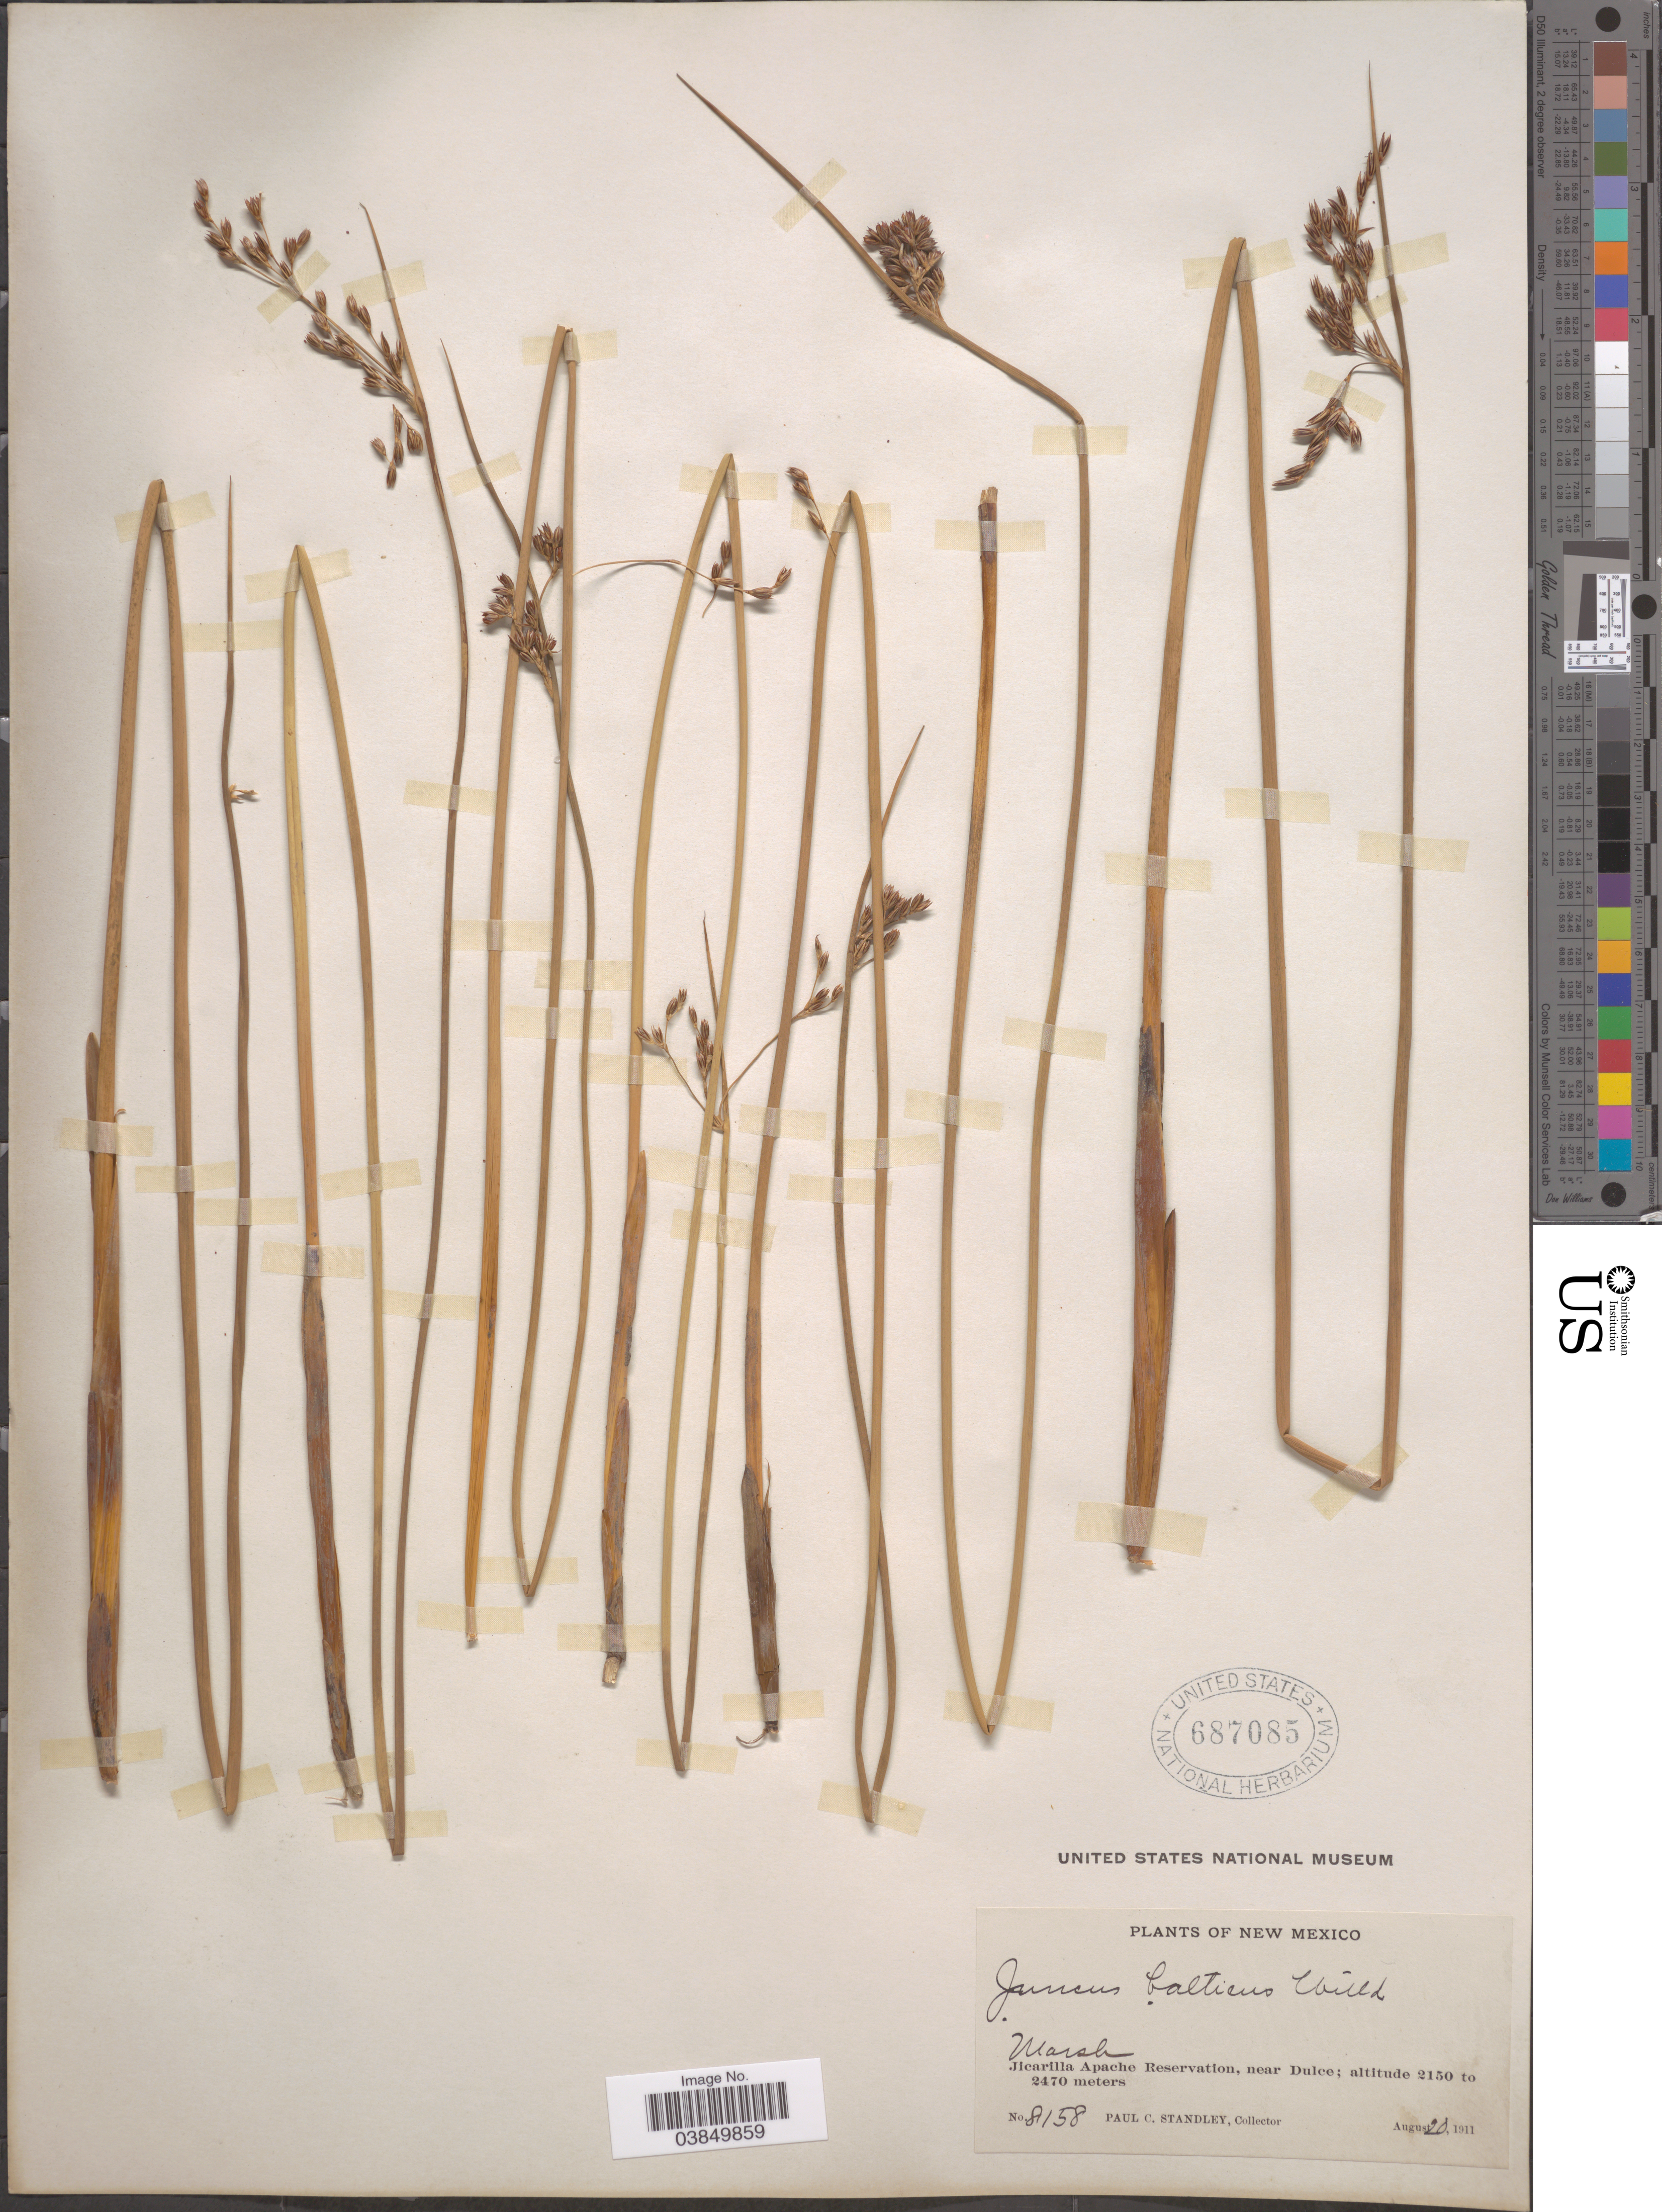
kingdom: Plantae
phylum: Tracheophyta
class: Liliopsida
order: Poales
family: Juncaceae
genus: Juncus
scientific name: Juncus balticus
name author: Willd.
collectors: P. C. Standley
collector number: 8158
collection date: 1911-08-20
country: United States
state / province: New Mexico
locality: Jicarilla Apache Reservation, near Dulce.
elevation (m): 2150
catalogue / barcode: US 687085